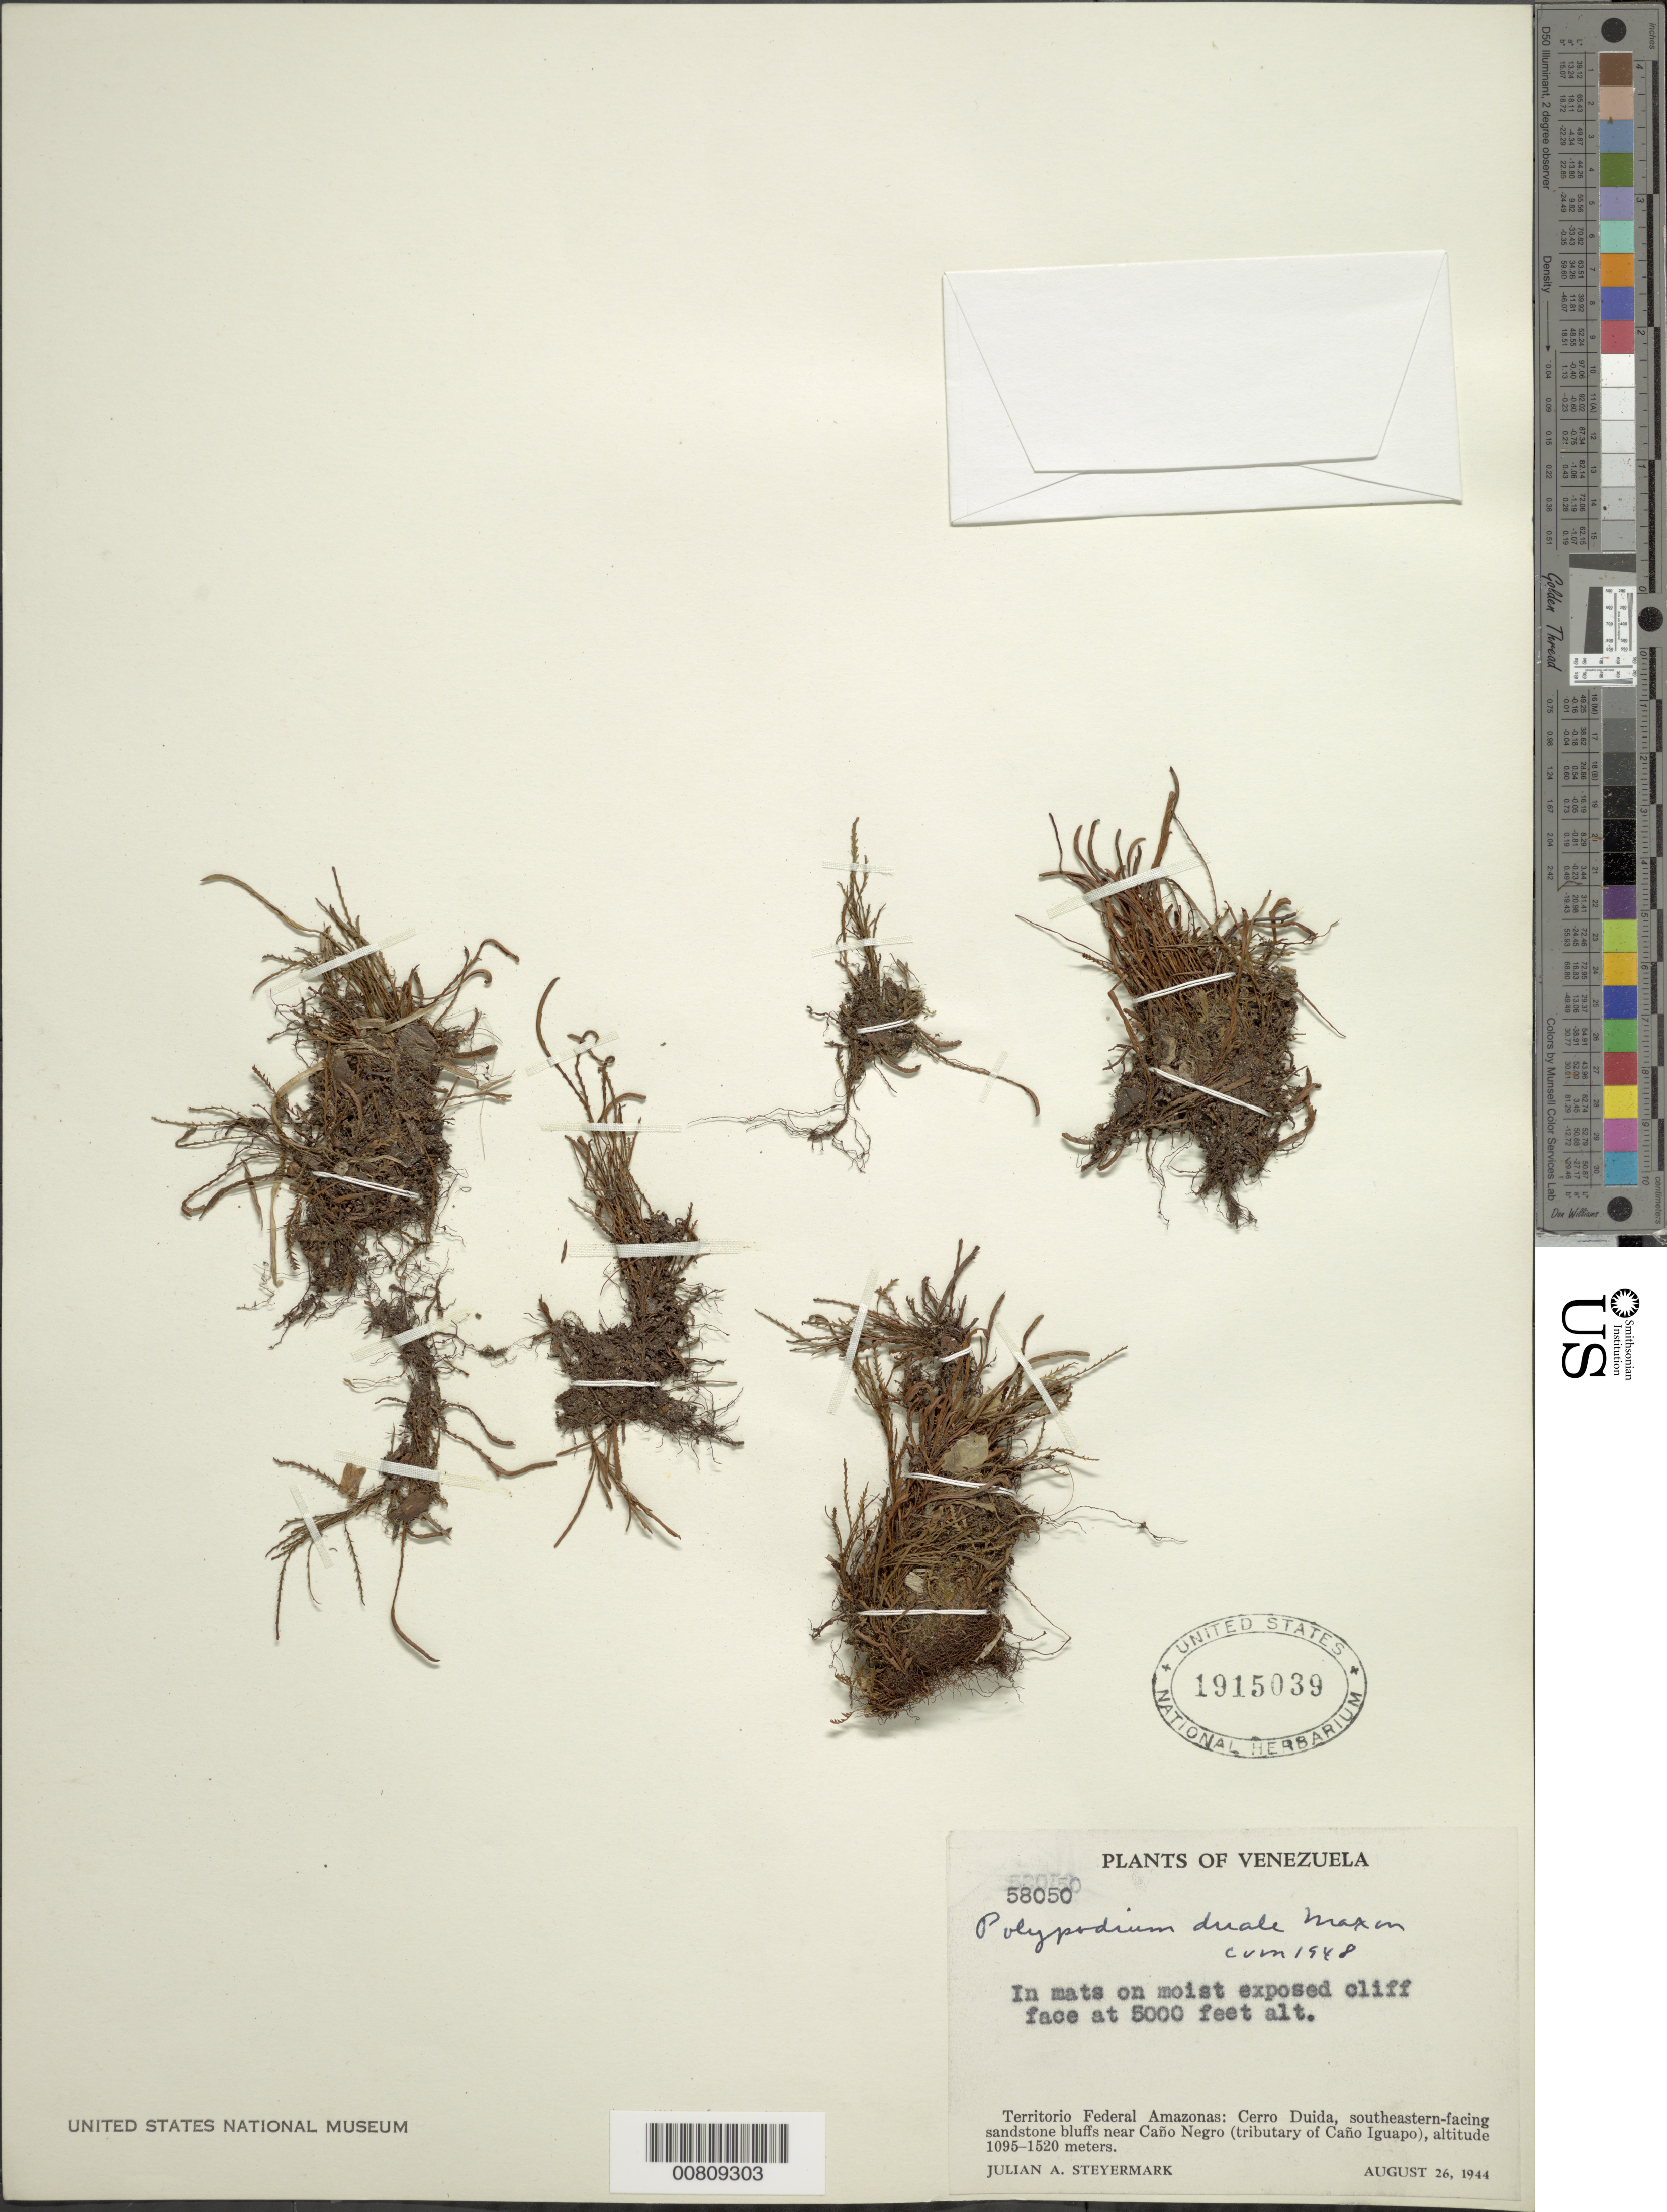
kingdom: Plantae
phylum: Tracheophyta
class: Polypodiopsida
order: Polypodiales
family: Polypodiaceae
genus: Cochlidium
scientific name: Cochlidium serrulatum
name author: (Sw.) L.E. Bishop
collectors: J. Steyermark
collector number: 58050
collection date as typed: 25-Aug-44 to 26-Aug-44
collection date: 1944-08-25/1944-08-26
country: Venezuela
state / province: Amazonas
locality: Cerro Duida, southeastern-facing slopes along Caño Negro (tributary of Caño Iguapo)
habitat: Moist exposed cliff face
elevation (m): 1524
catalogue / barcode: US 1915039